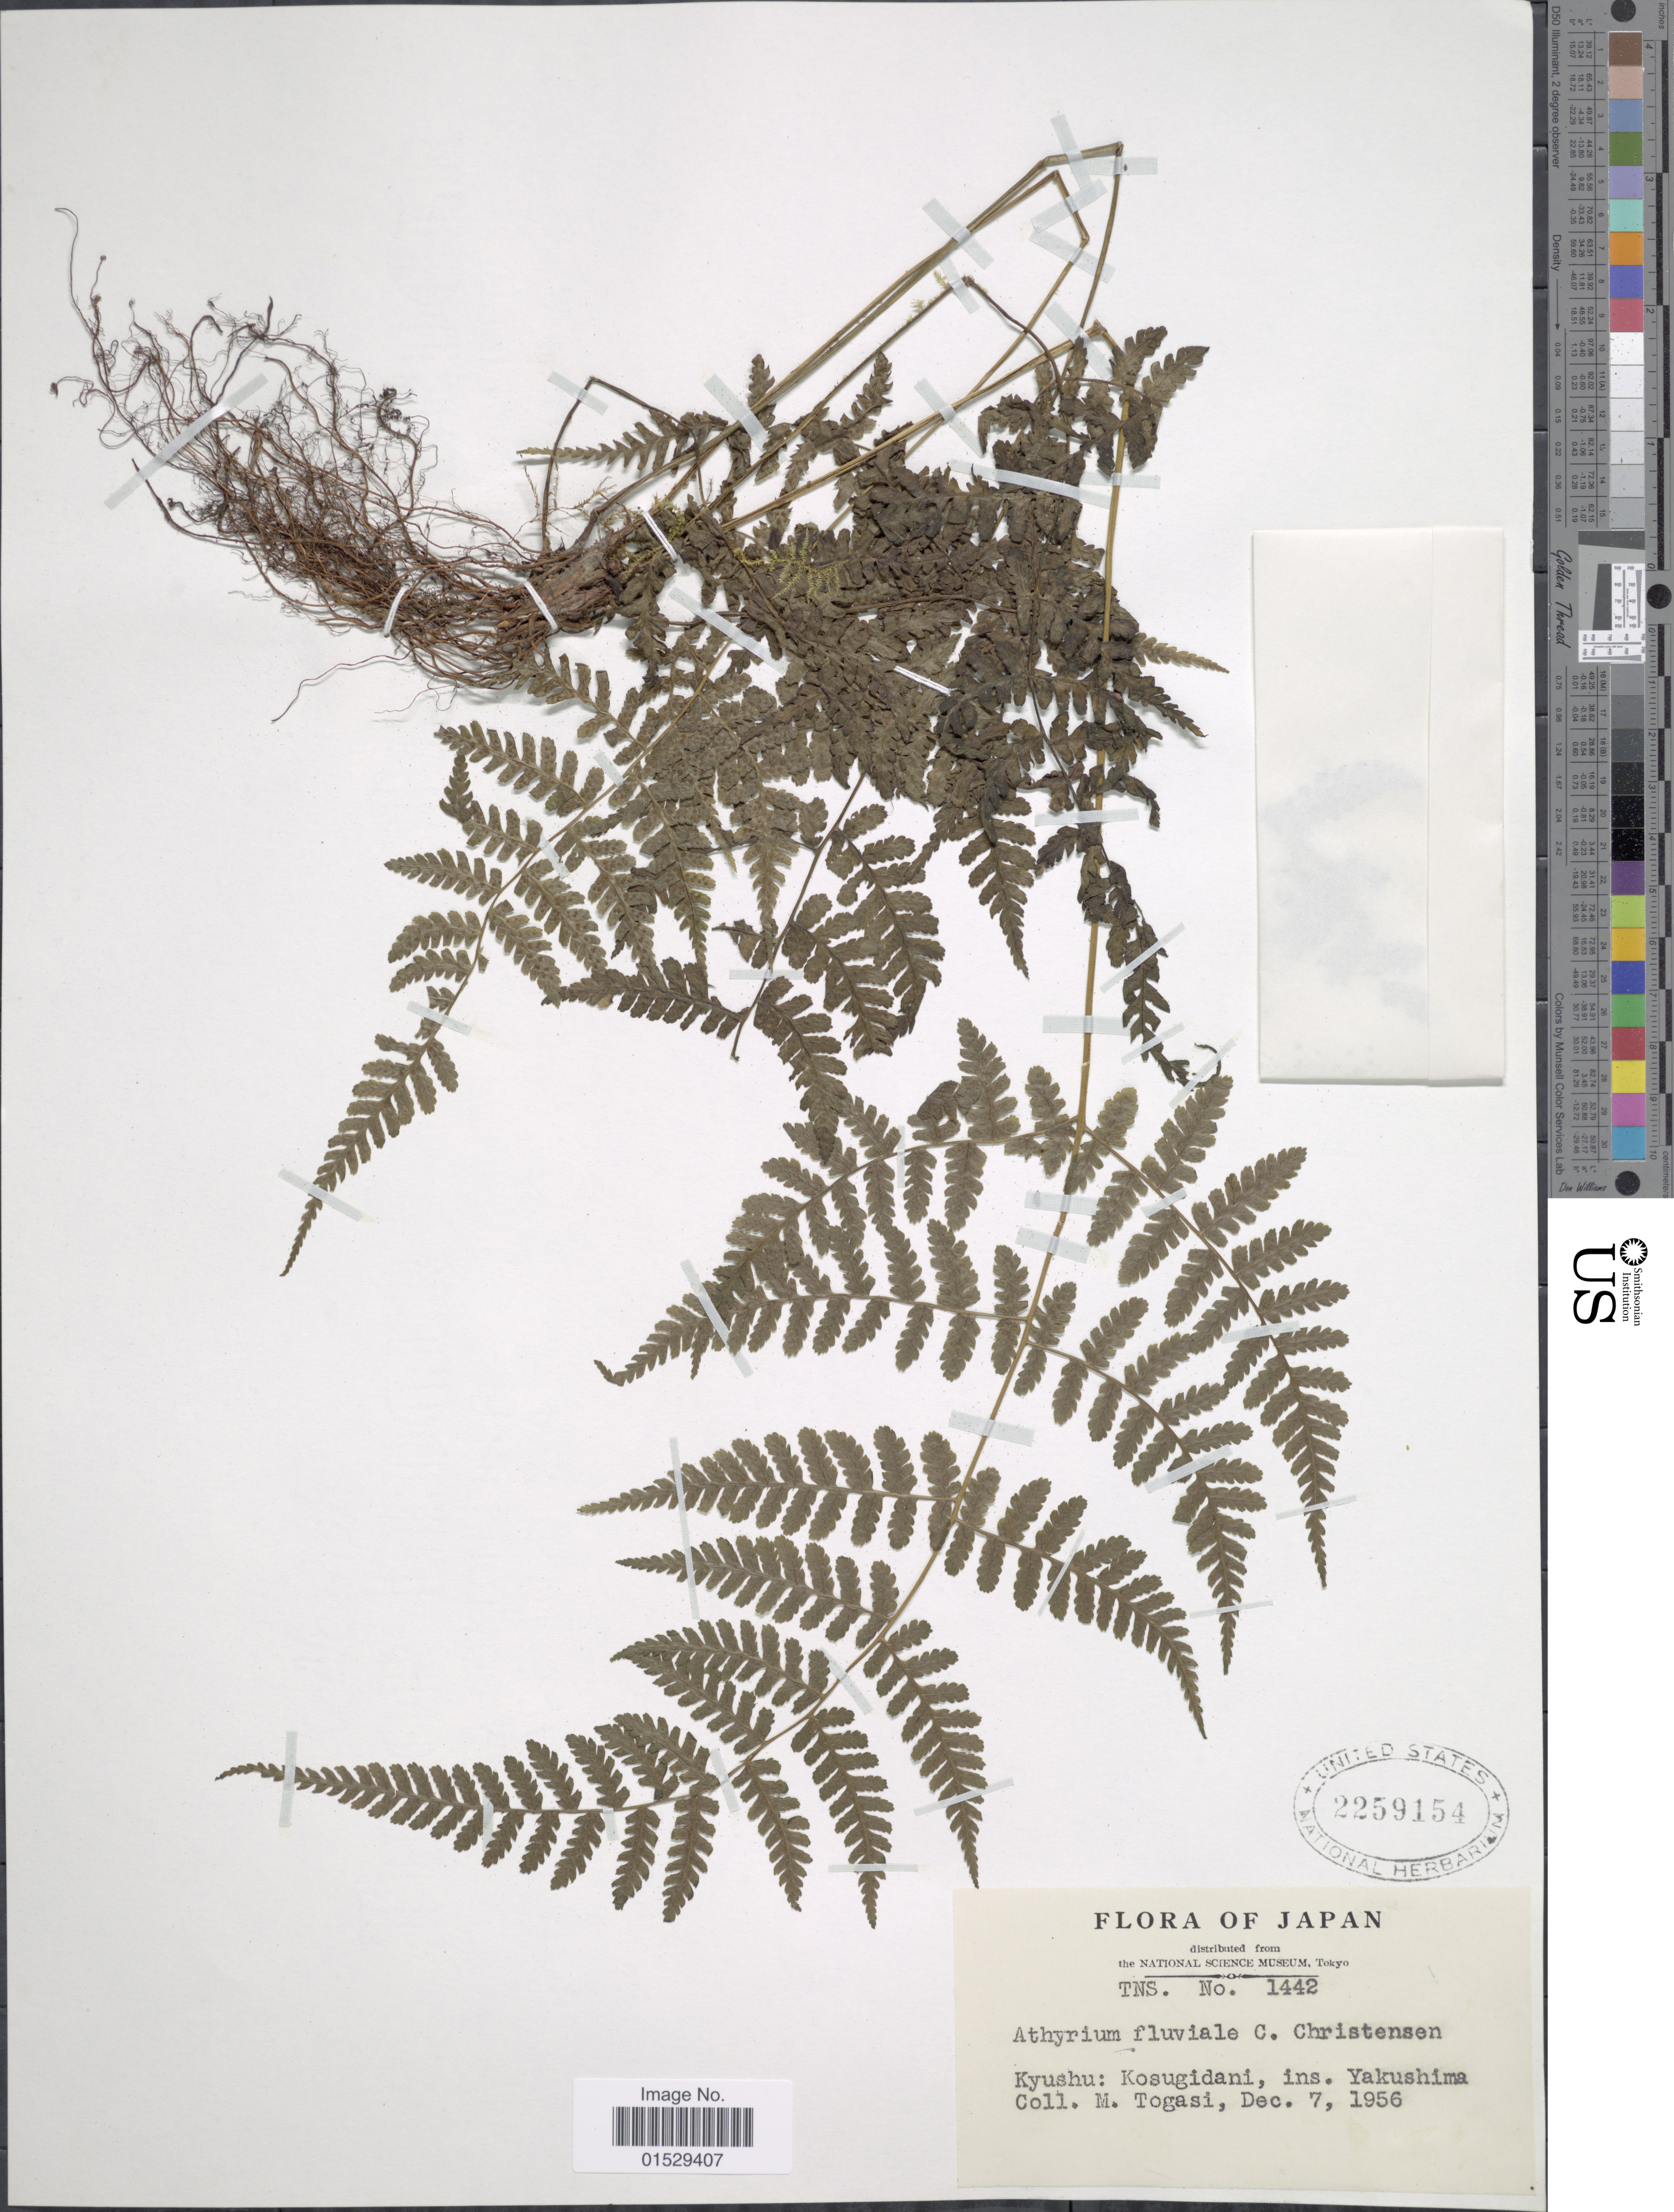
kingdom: Plantae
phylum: Tracheophyta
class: Polypodiopsida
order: Polypodiales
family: Athyriaceae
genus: Cornopteris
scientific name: Cornopteris banajaoensis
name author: (C. Chr.) K. Iwats. & M.G. Price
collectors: M. Togasi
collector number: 1442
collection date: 1956-12-07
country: Japan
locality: Kyushu: Kosugidani, ins. Yakushima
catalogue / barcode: US 2259154